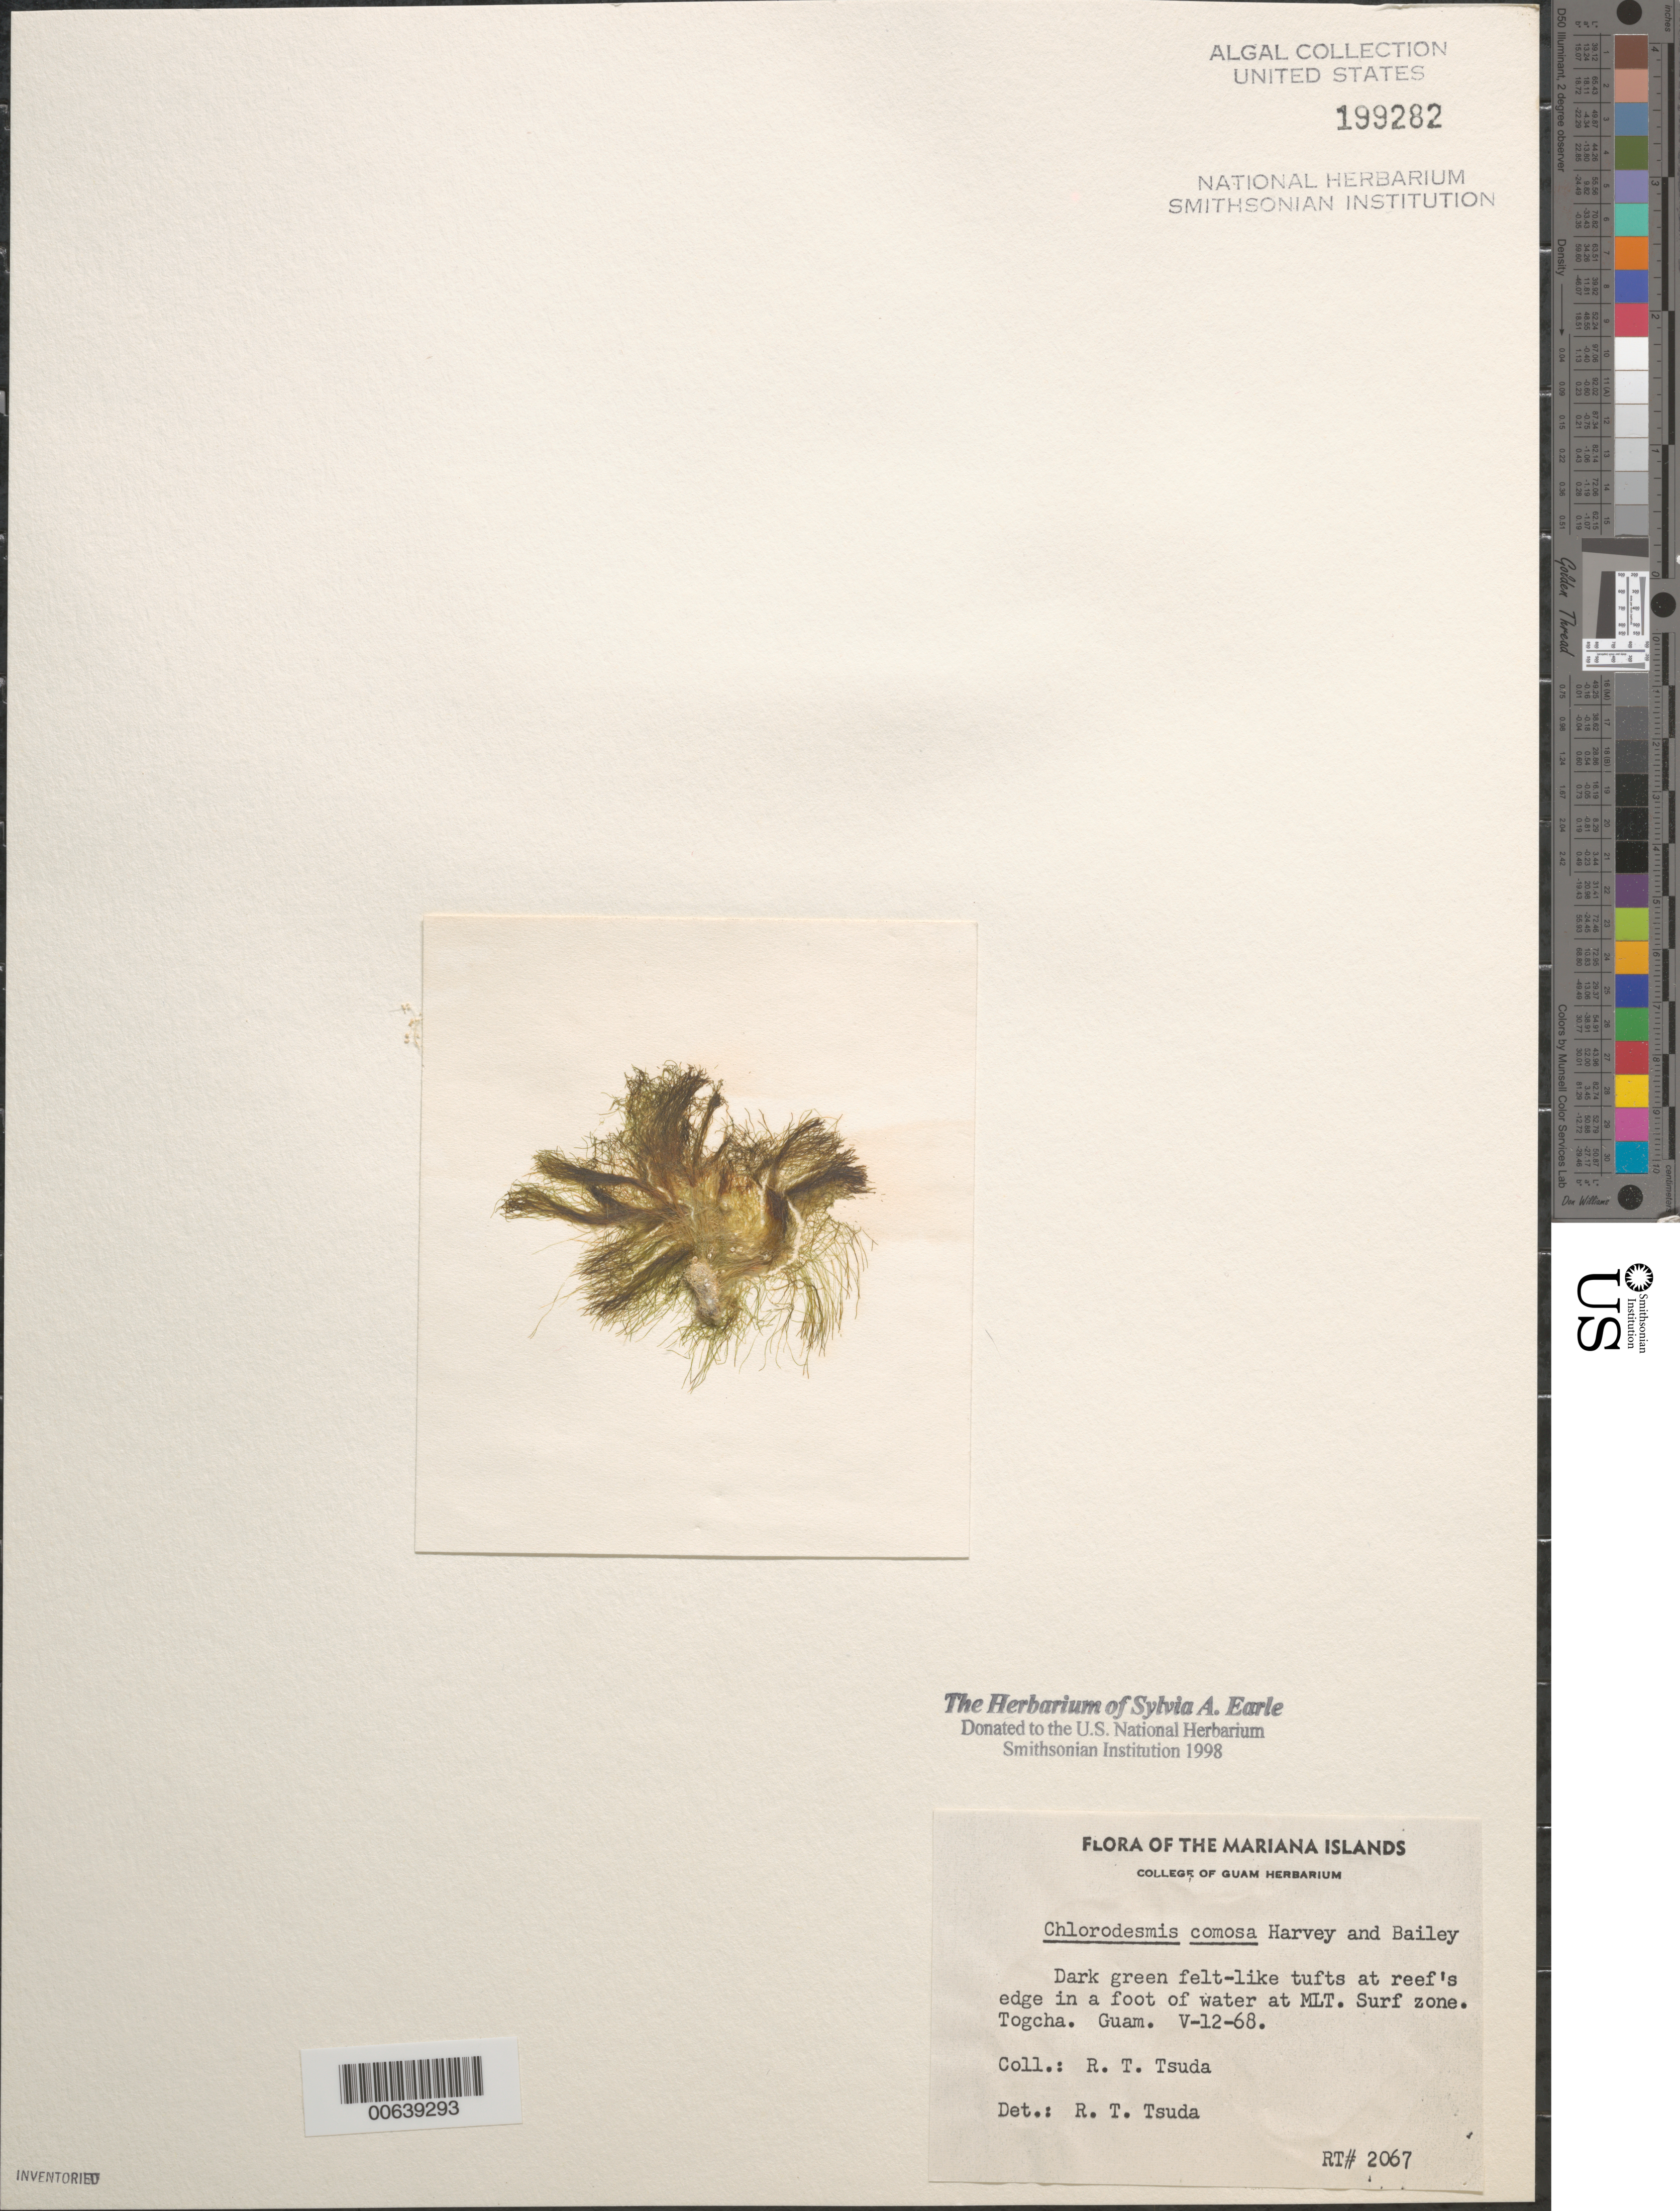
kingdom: Plantae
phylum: Chlorophyta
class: Ulvophyceae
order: Bryopsidales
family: Udoteaceae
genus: Chlorodesmis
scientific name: Chlorodesmis fastigiata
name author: (C. Agardh) S.C. Ducker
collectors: R. Tsuda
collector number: Rt 2067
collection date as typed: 12 May 1968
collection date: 1968-05-12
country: Guam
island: Guam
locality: Togcha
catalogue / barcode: US 199282